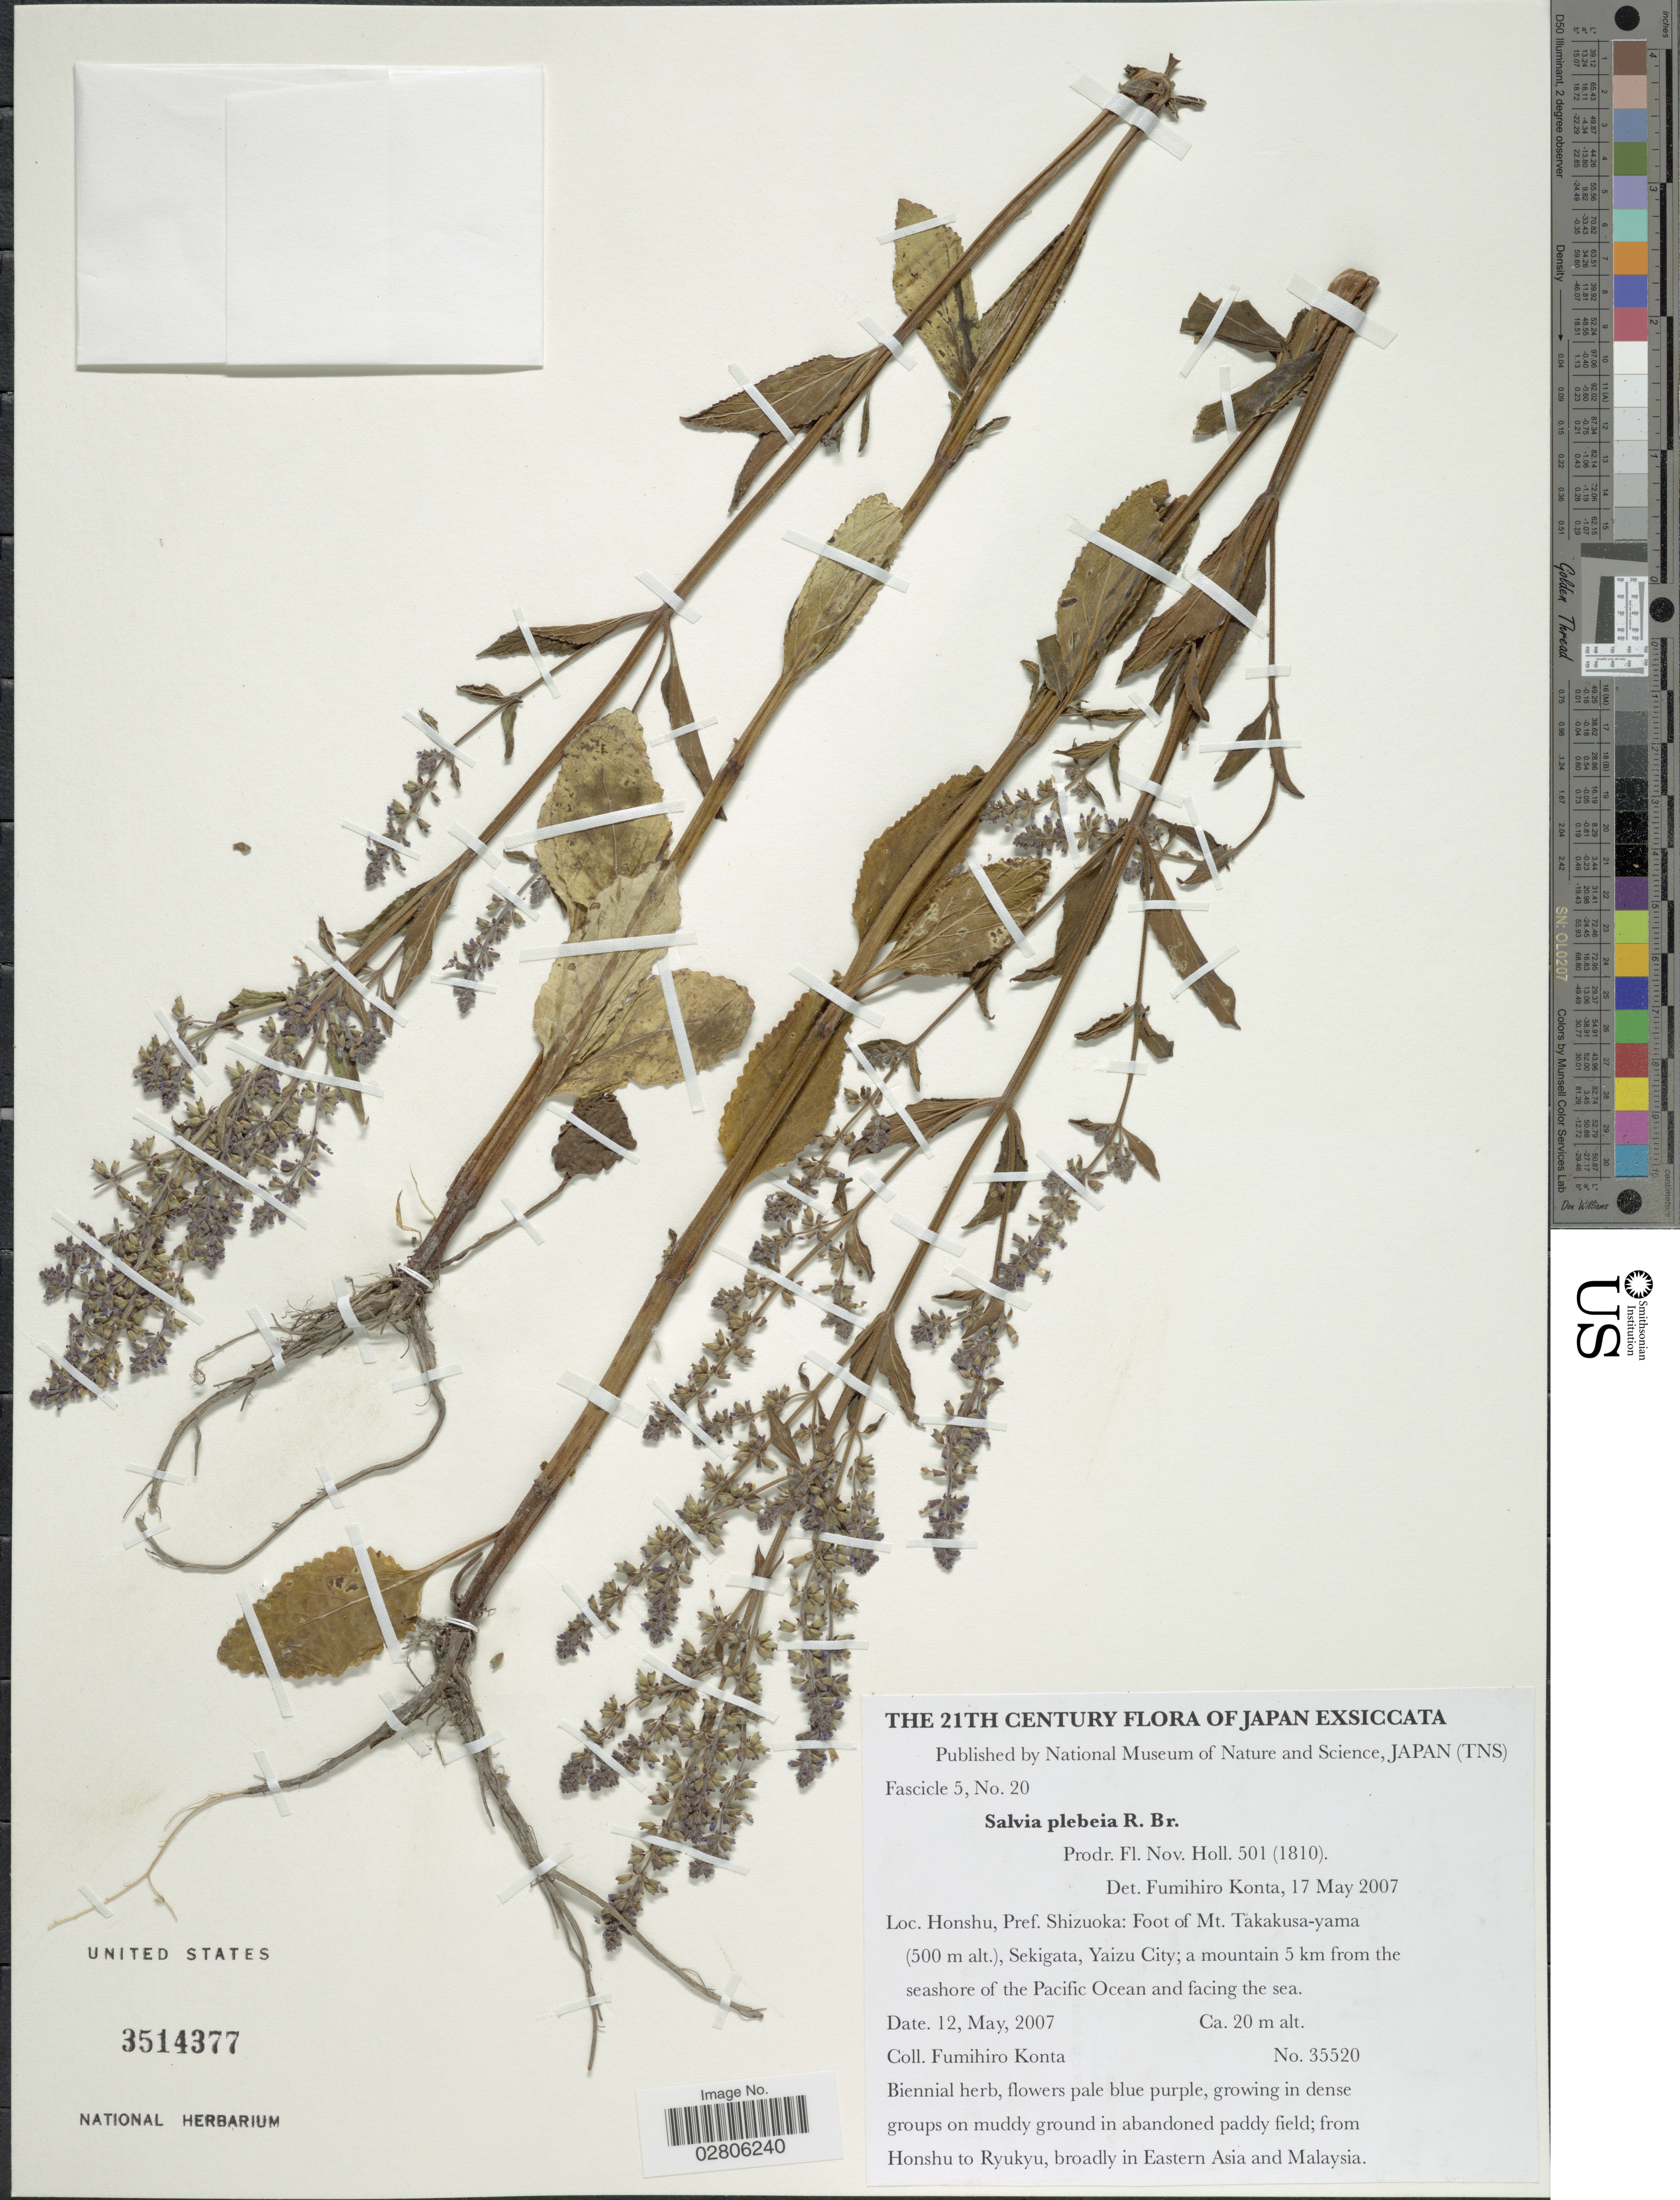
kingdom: Plantae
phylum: Tracheophyta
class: Magnoliopsida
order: Lamiales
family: Lamiaceae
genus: Salvia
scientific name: Salvia plebeia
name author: R. Br.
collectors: F. Konta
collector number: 35520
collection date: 2007-05-12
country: Japan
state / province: Sizuoka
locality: Honshu, Pref. Shizuoka, Foot of Mt. Takakusa-yama, Sekigata, Yaizu City, a mountain 5 km from the seashore of the Pacific Ocean and facing the sea.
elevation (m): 20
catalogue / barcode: US 3514377